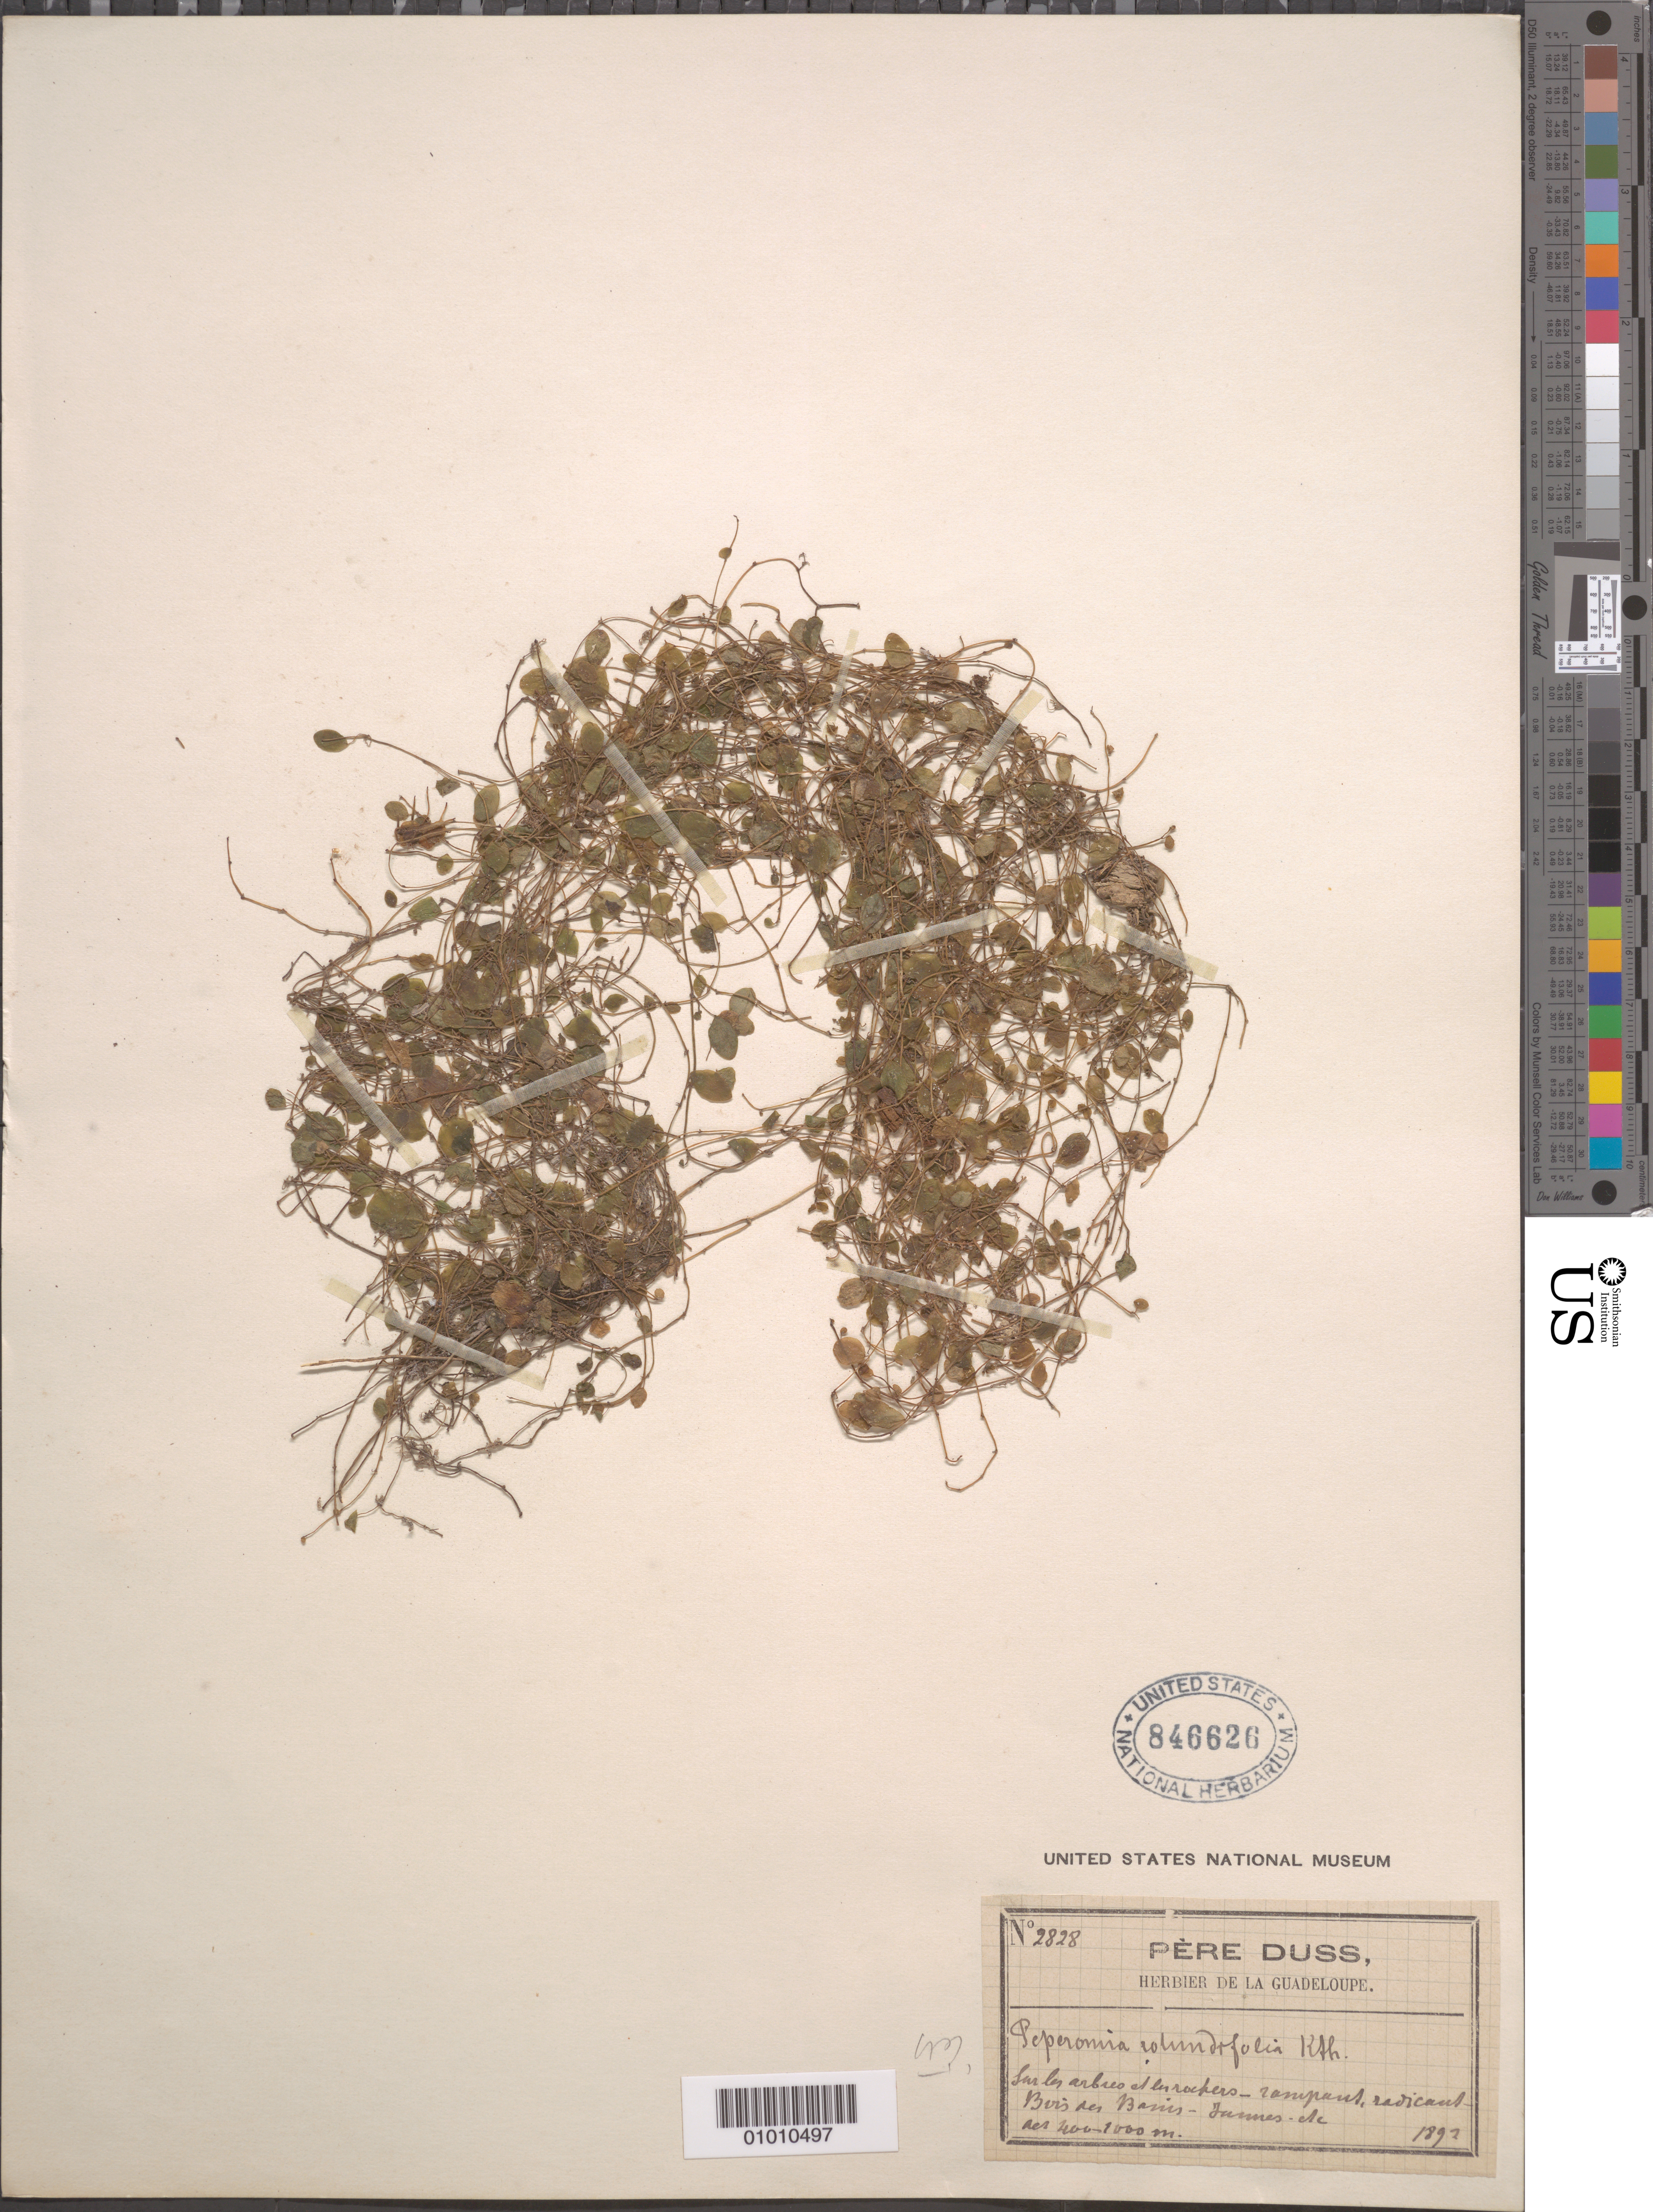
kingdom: Plantae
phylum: Tracheophyta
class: Magnoliopsida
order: Piperales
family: Piperaceae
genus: Peperomia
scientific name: Peperomia rotundifolia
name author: (L.) Kunth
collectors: Père Duss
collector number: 2828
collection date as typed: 1892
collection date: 1892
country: Guadeloupe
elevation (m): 400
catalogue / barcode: US 846626